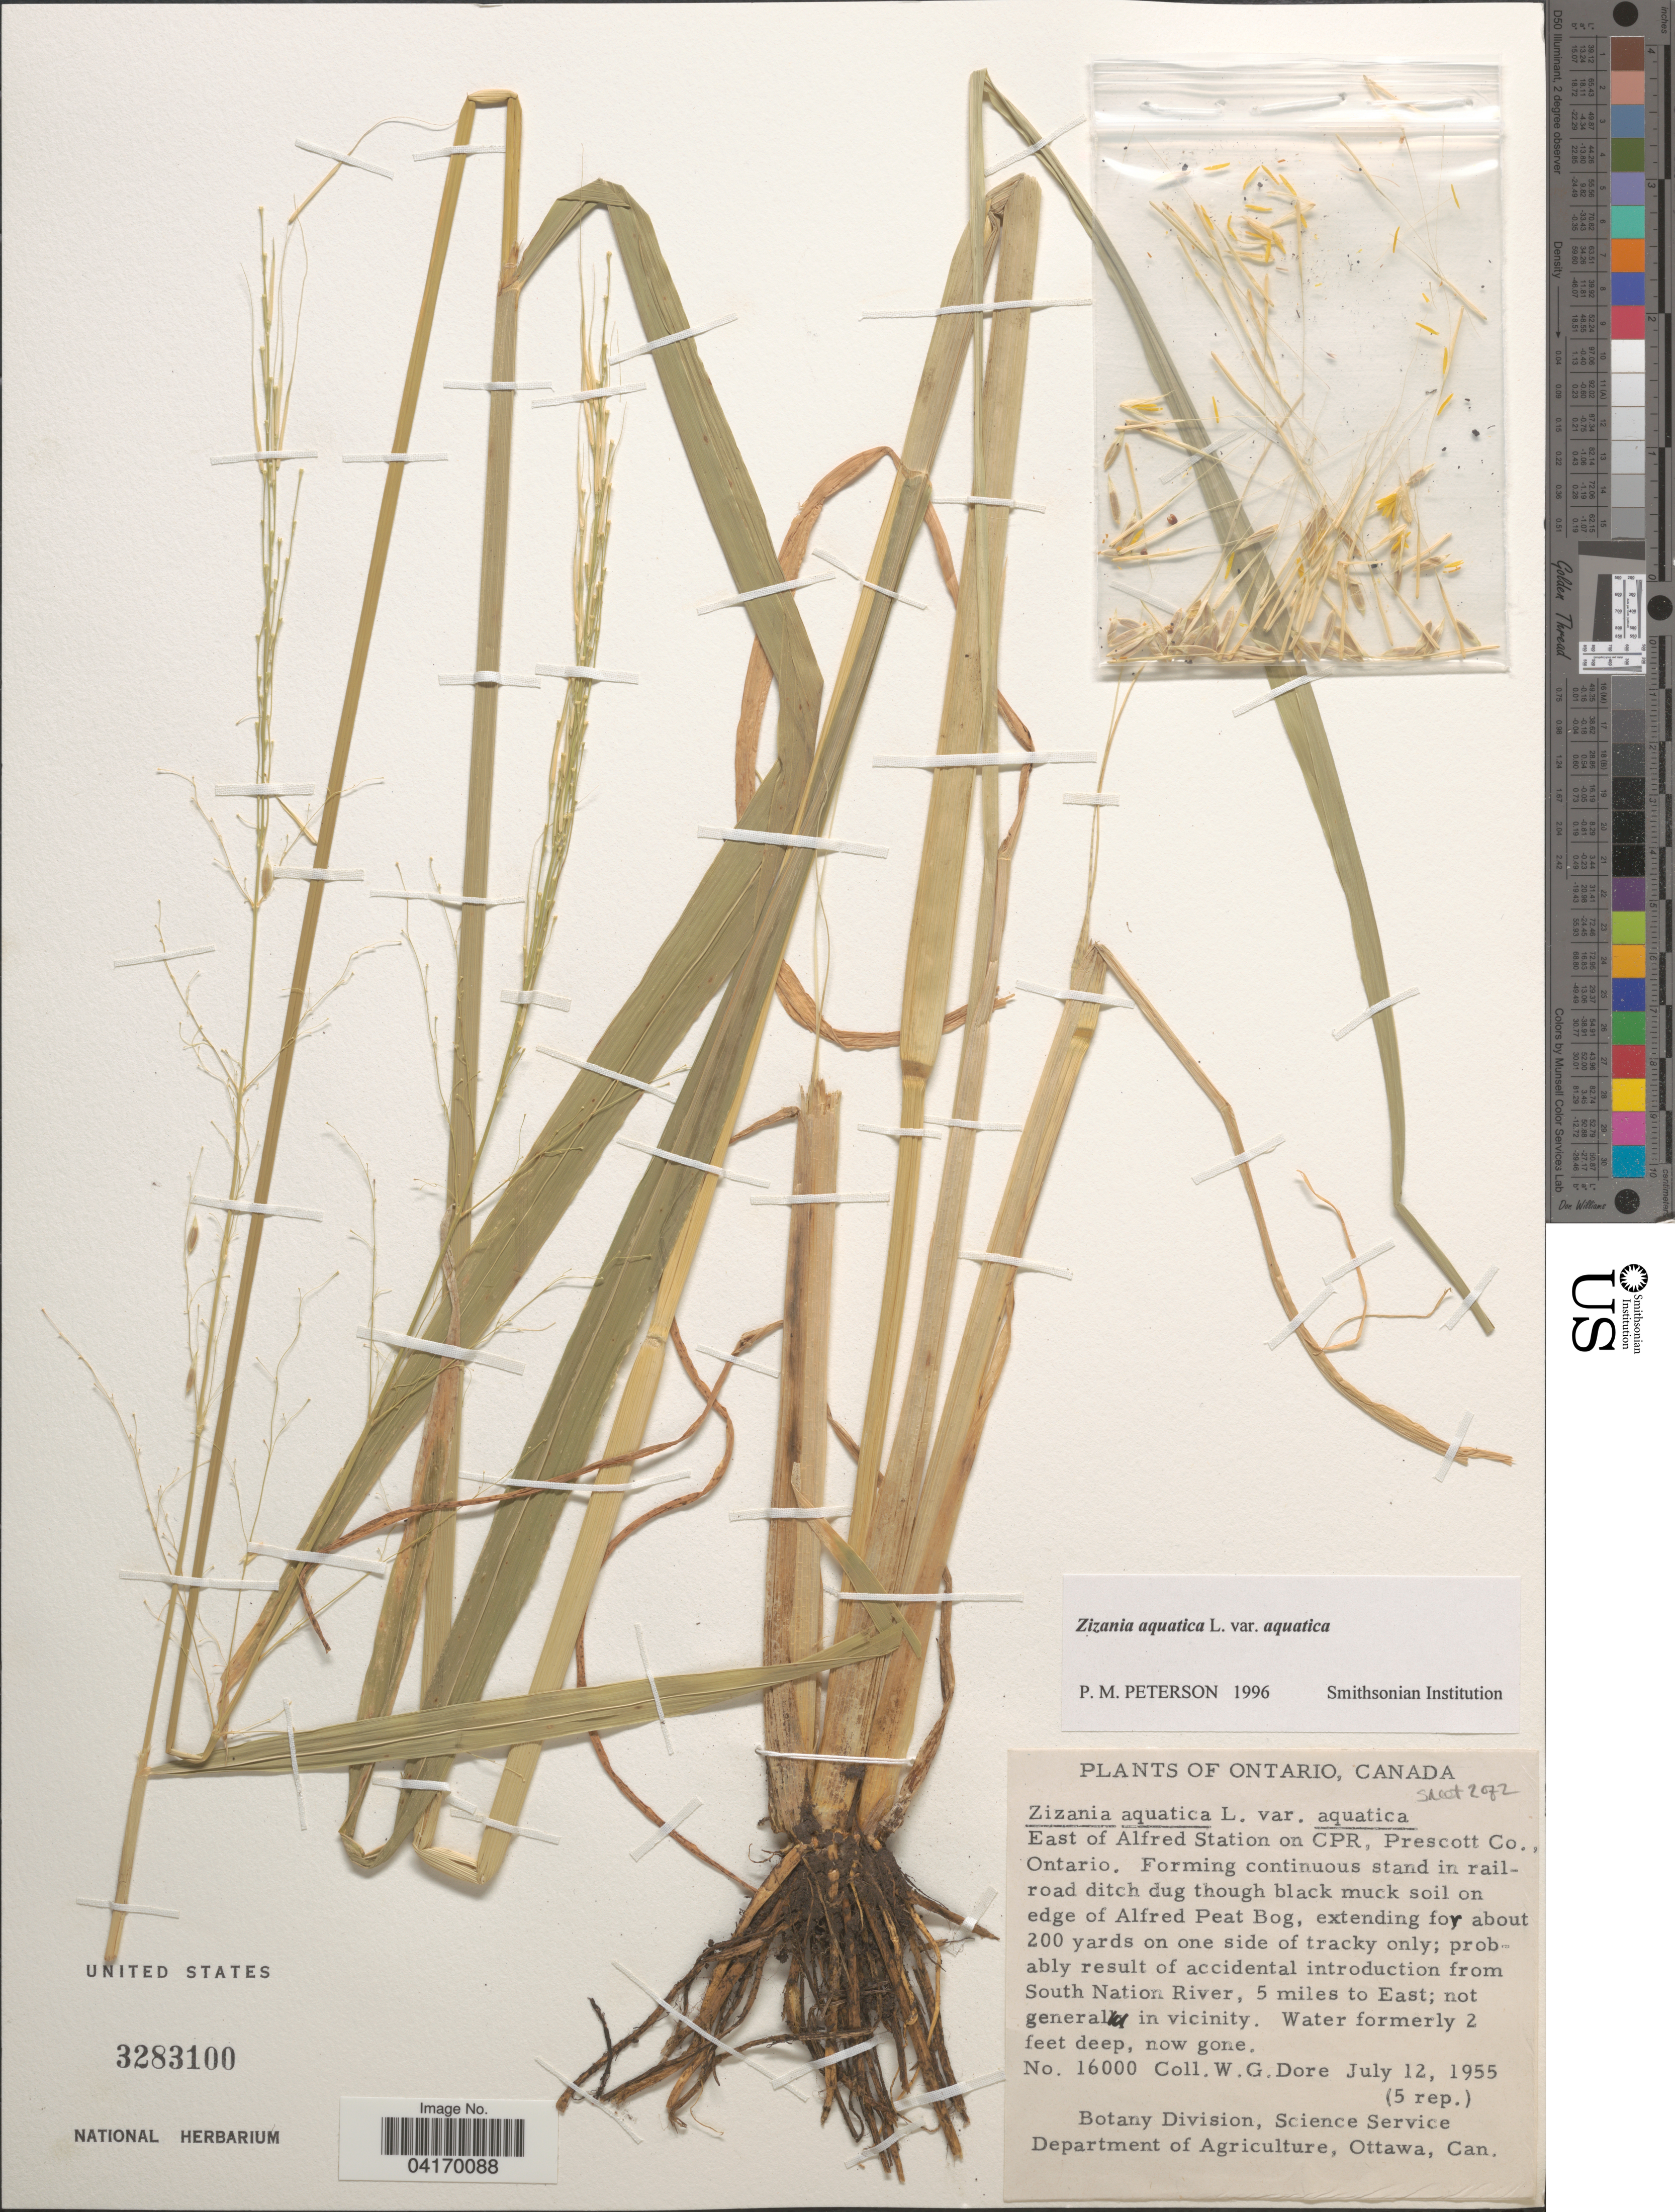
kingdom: Plantae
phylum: Tracheophyta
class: Liliopsida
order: Poales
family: Poaceae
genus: Zizania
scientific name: Zizania aquatica var. aquatica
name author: L.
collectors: W. Dore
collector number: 16000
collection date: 1955-07-12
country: Canada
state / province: Ontario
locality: East of Alfred Station on CPR, Prescott Co. Forming continuous stand in railroad ditch dug though black muck soil on edge of Alfred Peat Bog, extending for about 200 yards on one side of tracky only; probably result of accidental introduction from South Nation River, 5 miles to East; not generally in vicinity.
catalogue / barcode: US 3283100